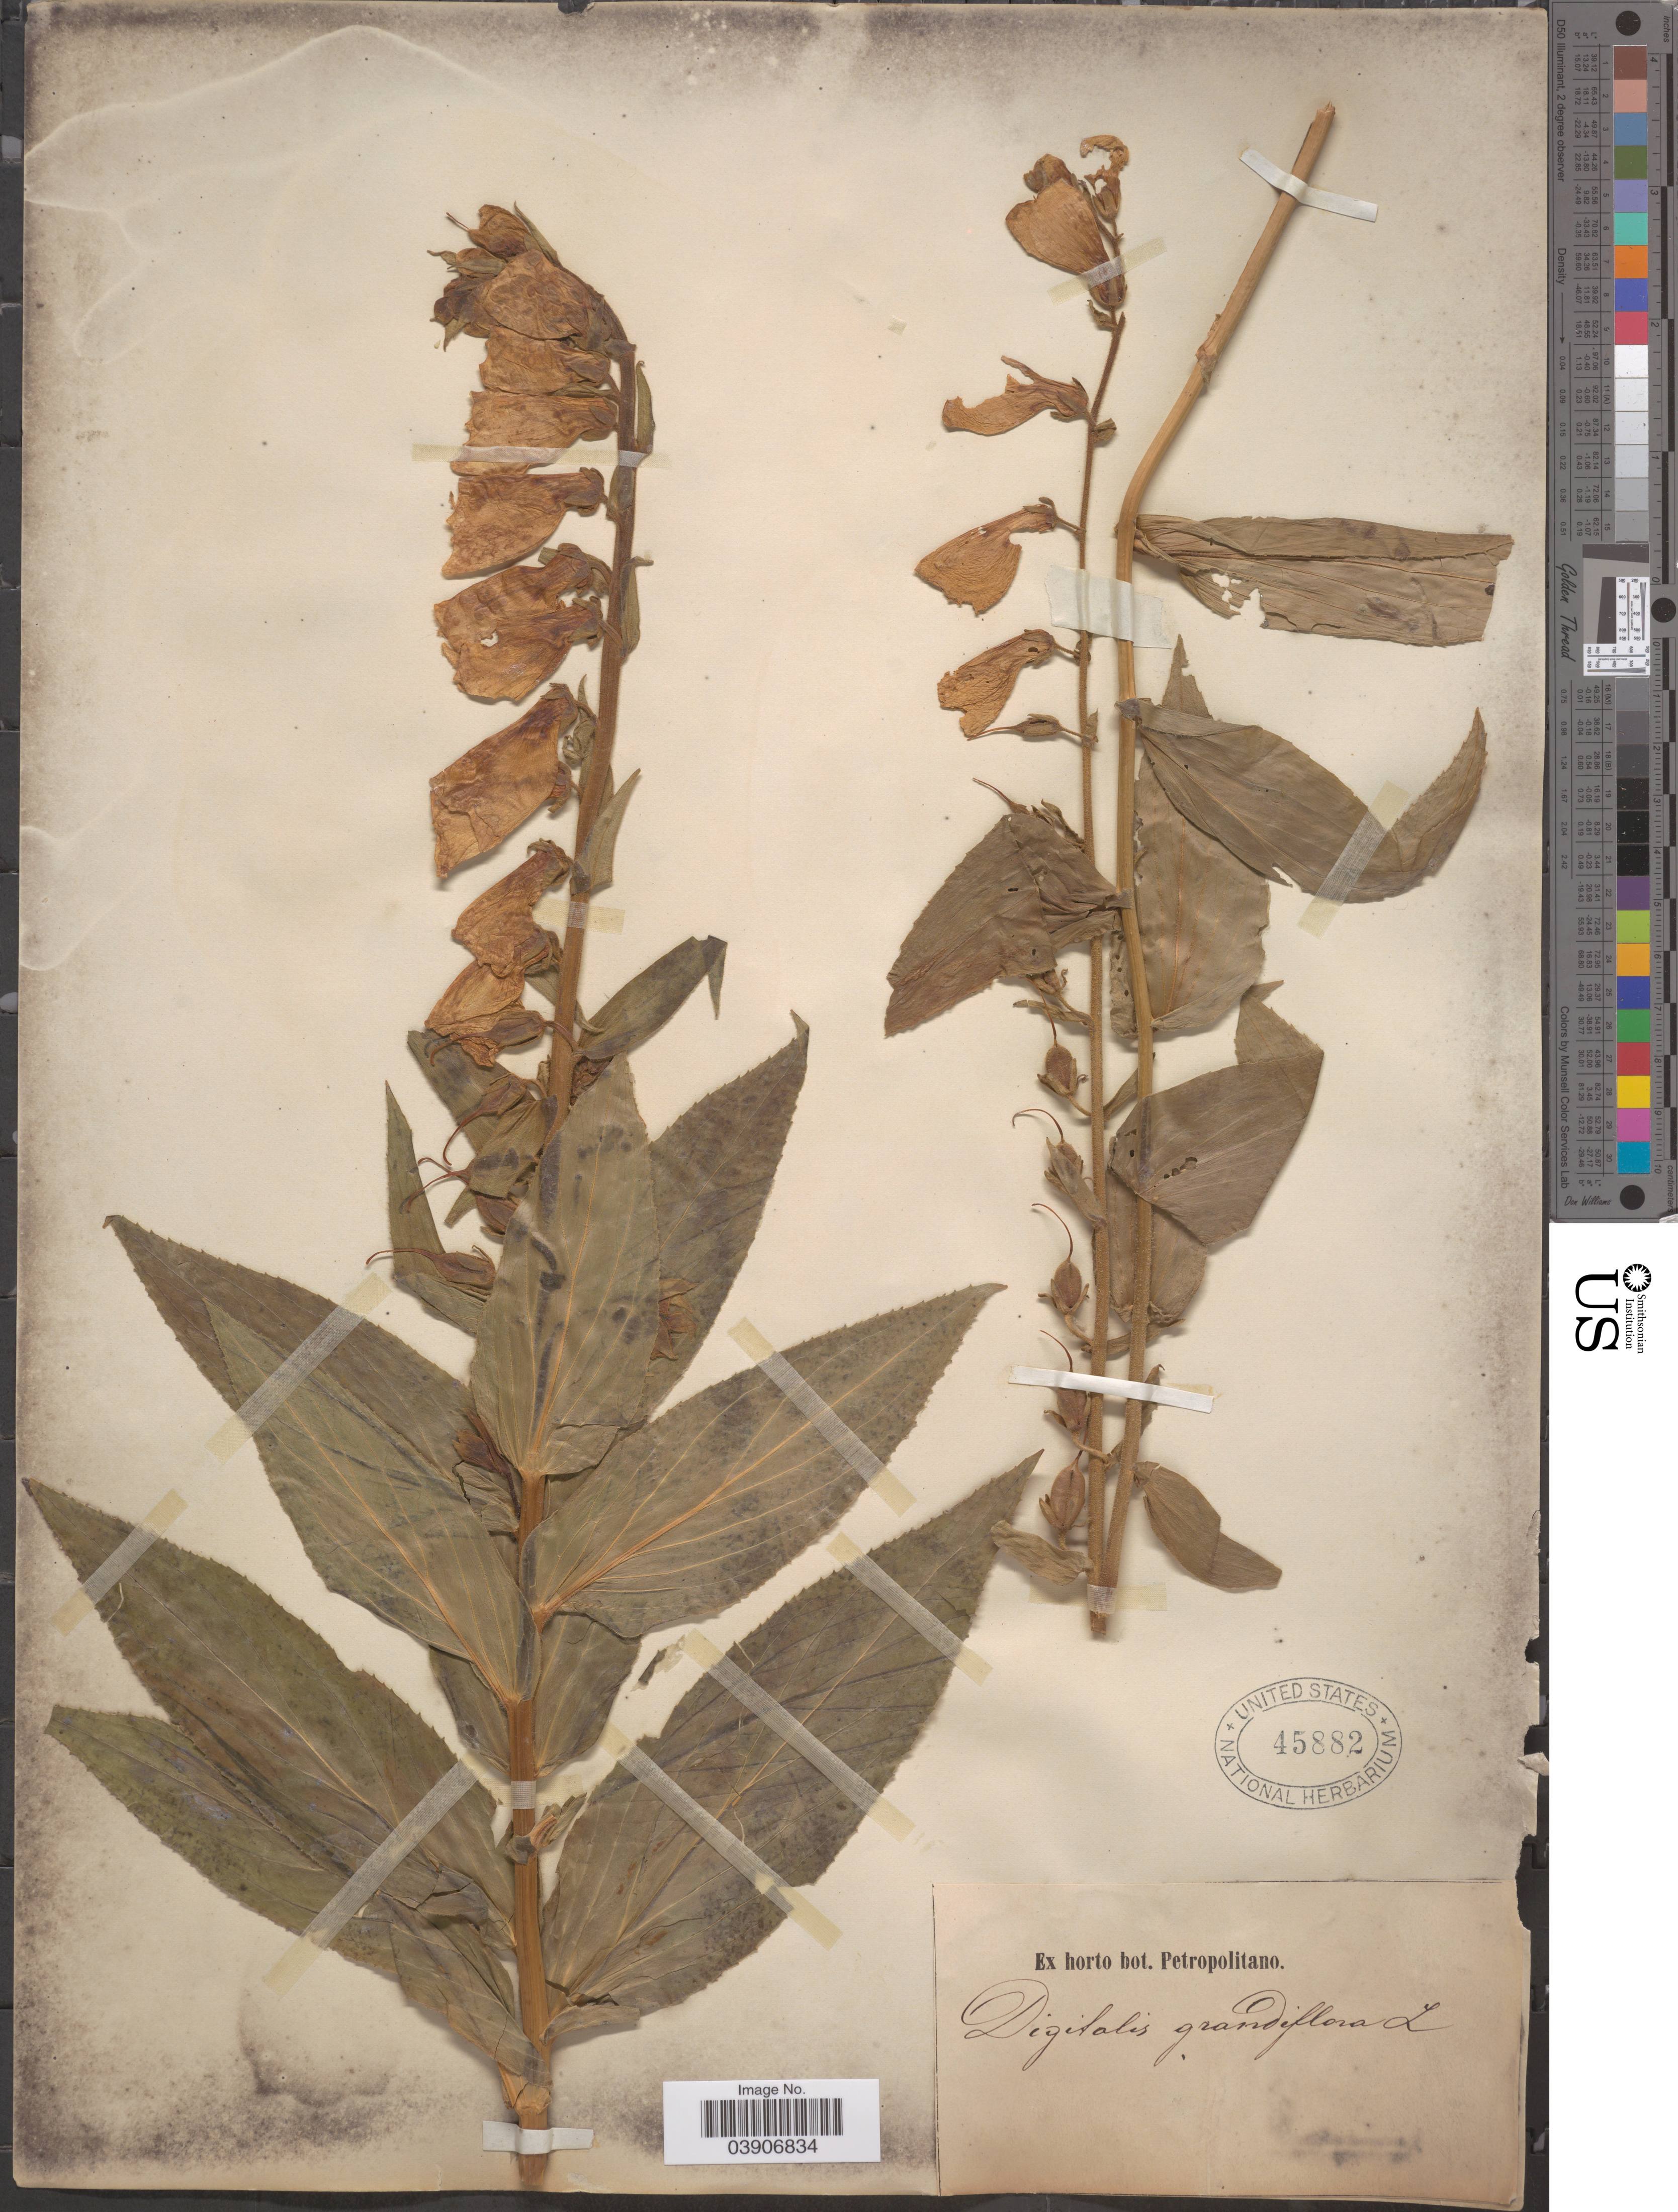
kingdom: Plantae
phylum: Tracheophyta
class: Magnoliopsida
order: Lamiales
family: Plantaginaceae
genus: Digitalis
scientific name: Digitalis grandiflora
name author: Mill.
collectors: ex Horto Bot. Petropolitano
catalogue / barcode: US 45882